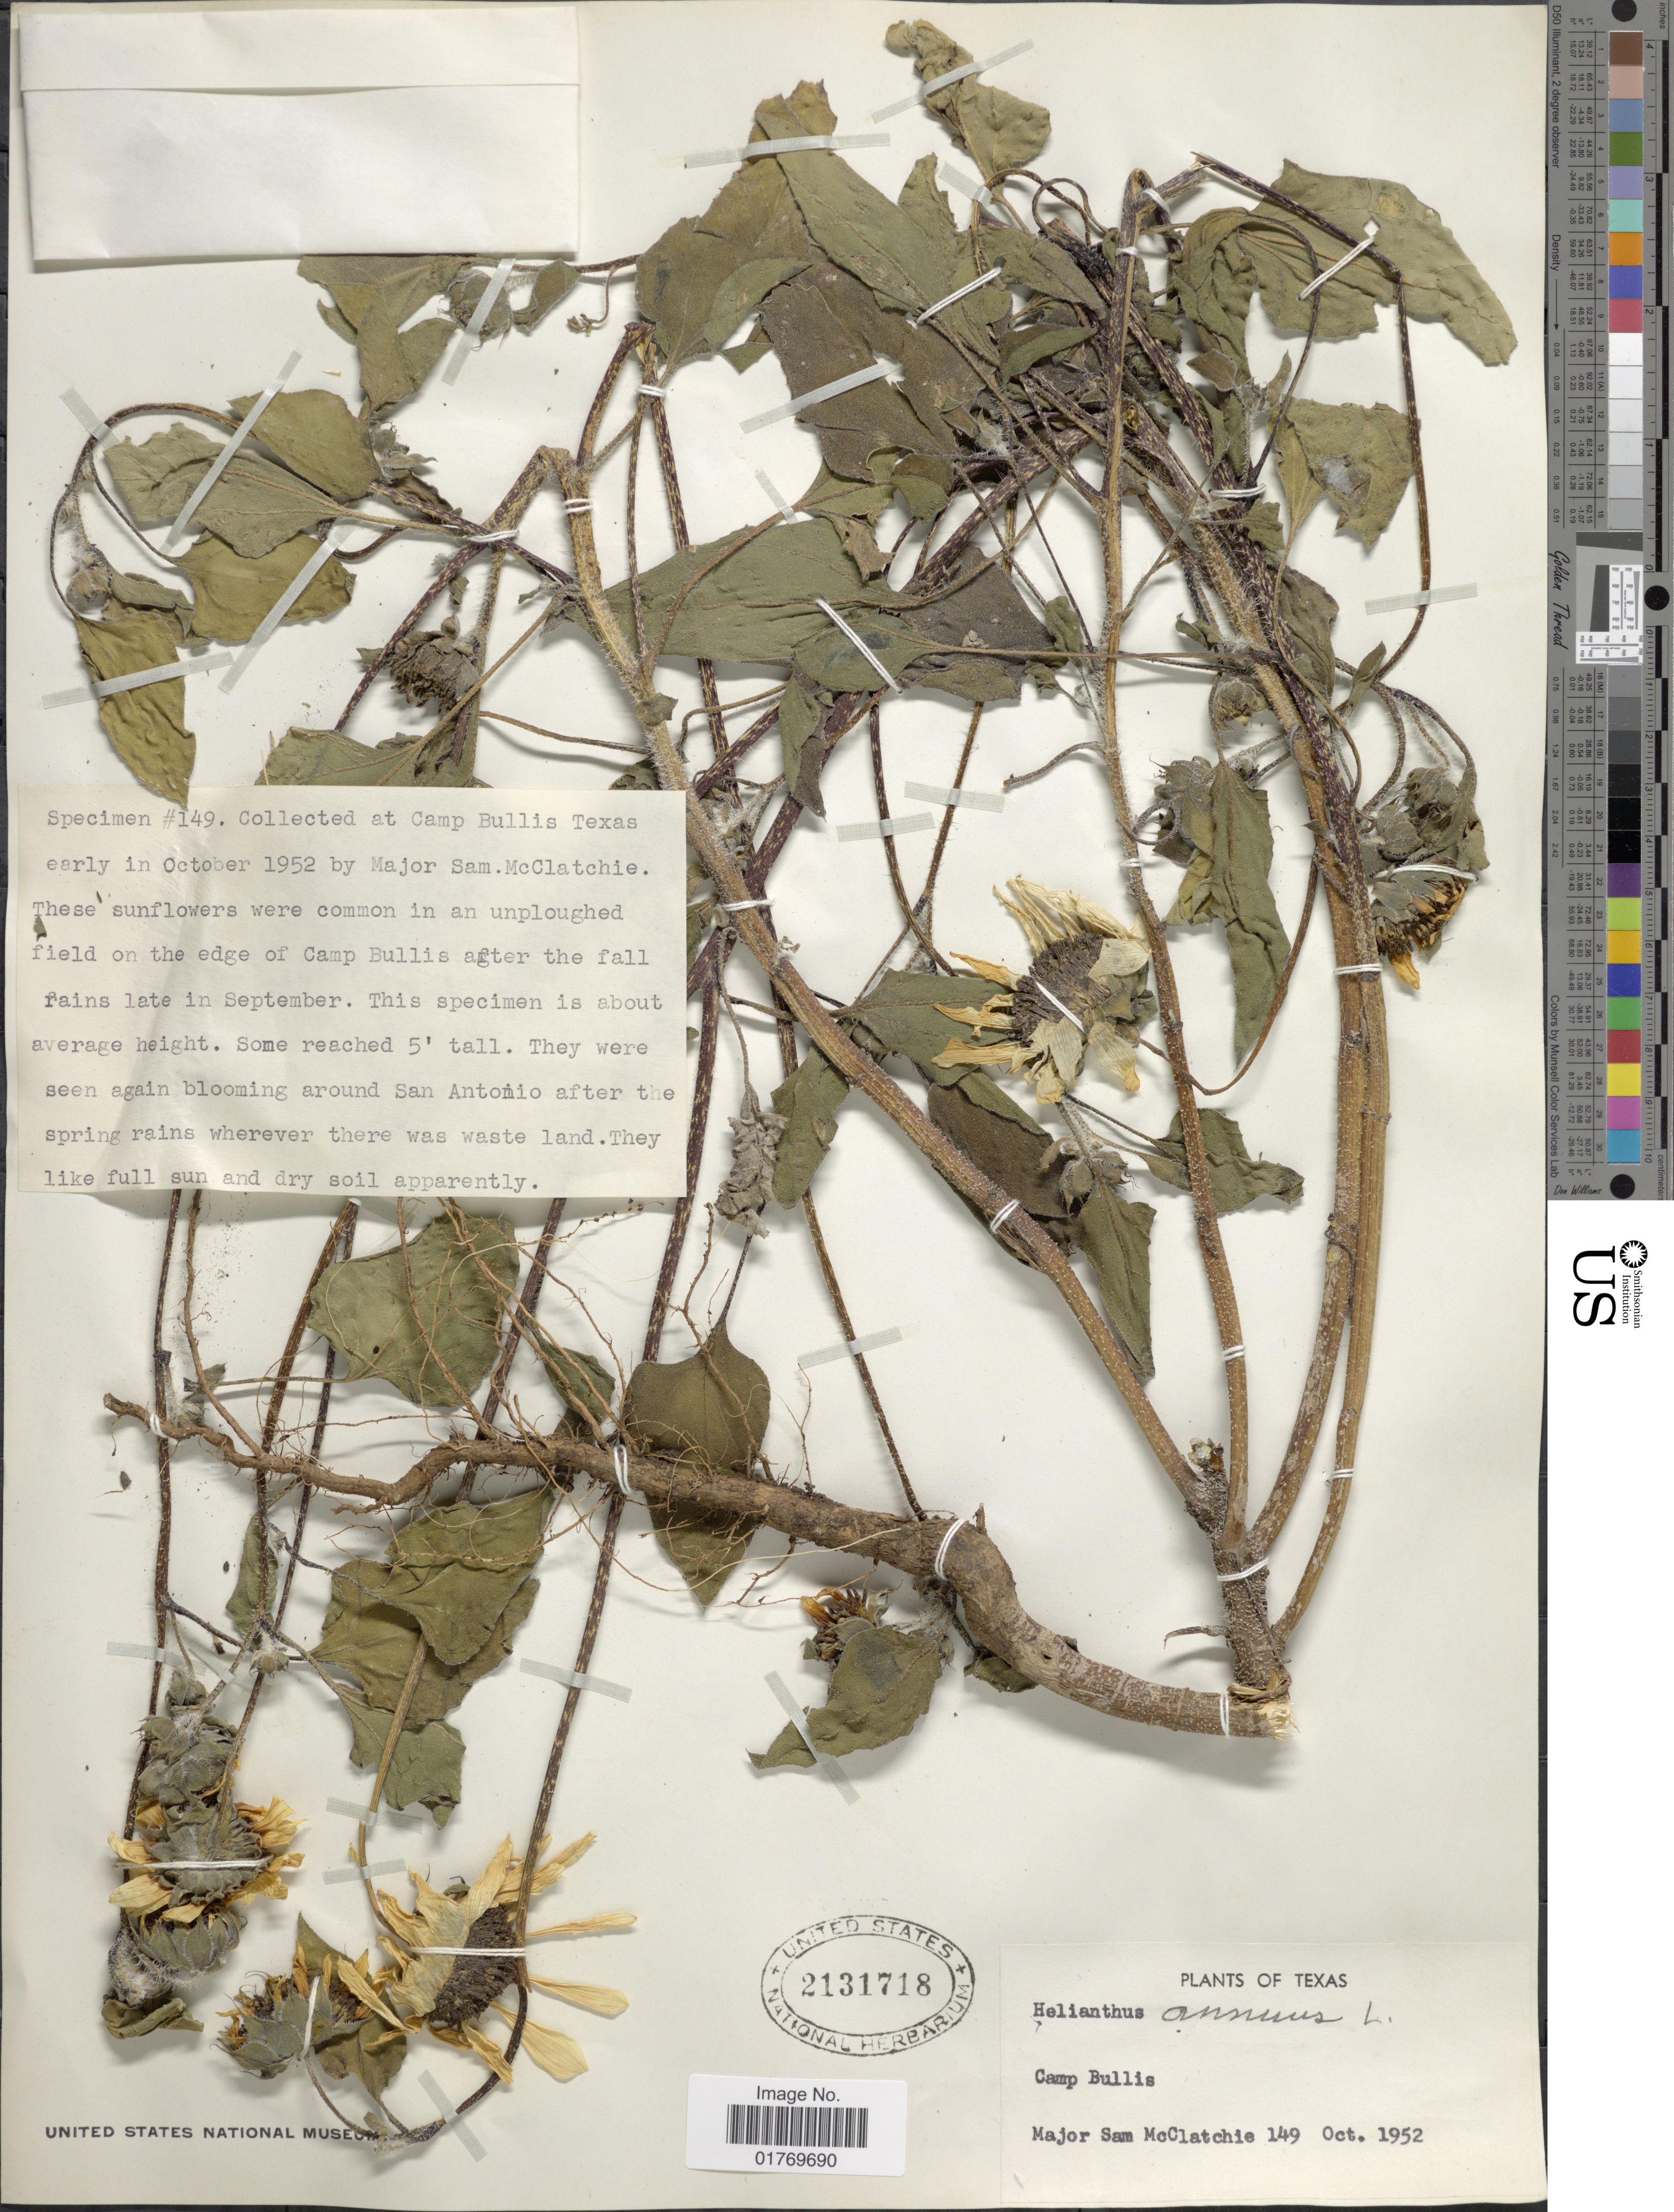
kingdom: Plantae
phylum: Tracheophyta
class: Magnoliopsida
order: Asterales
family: Asteraceae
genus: Helianthus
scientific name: Helianthus annuus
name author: L.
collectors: S. McClatchie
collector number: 149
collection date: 1952-10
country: United States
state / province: Texas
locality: Camp Bullis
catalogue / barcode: US 2131718